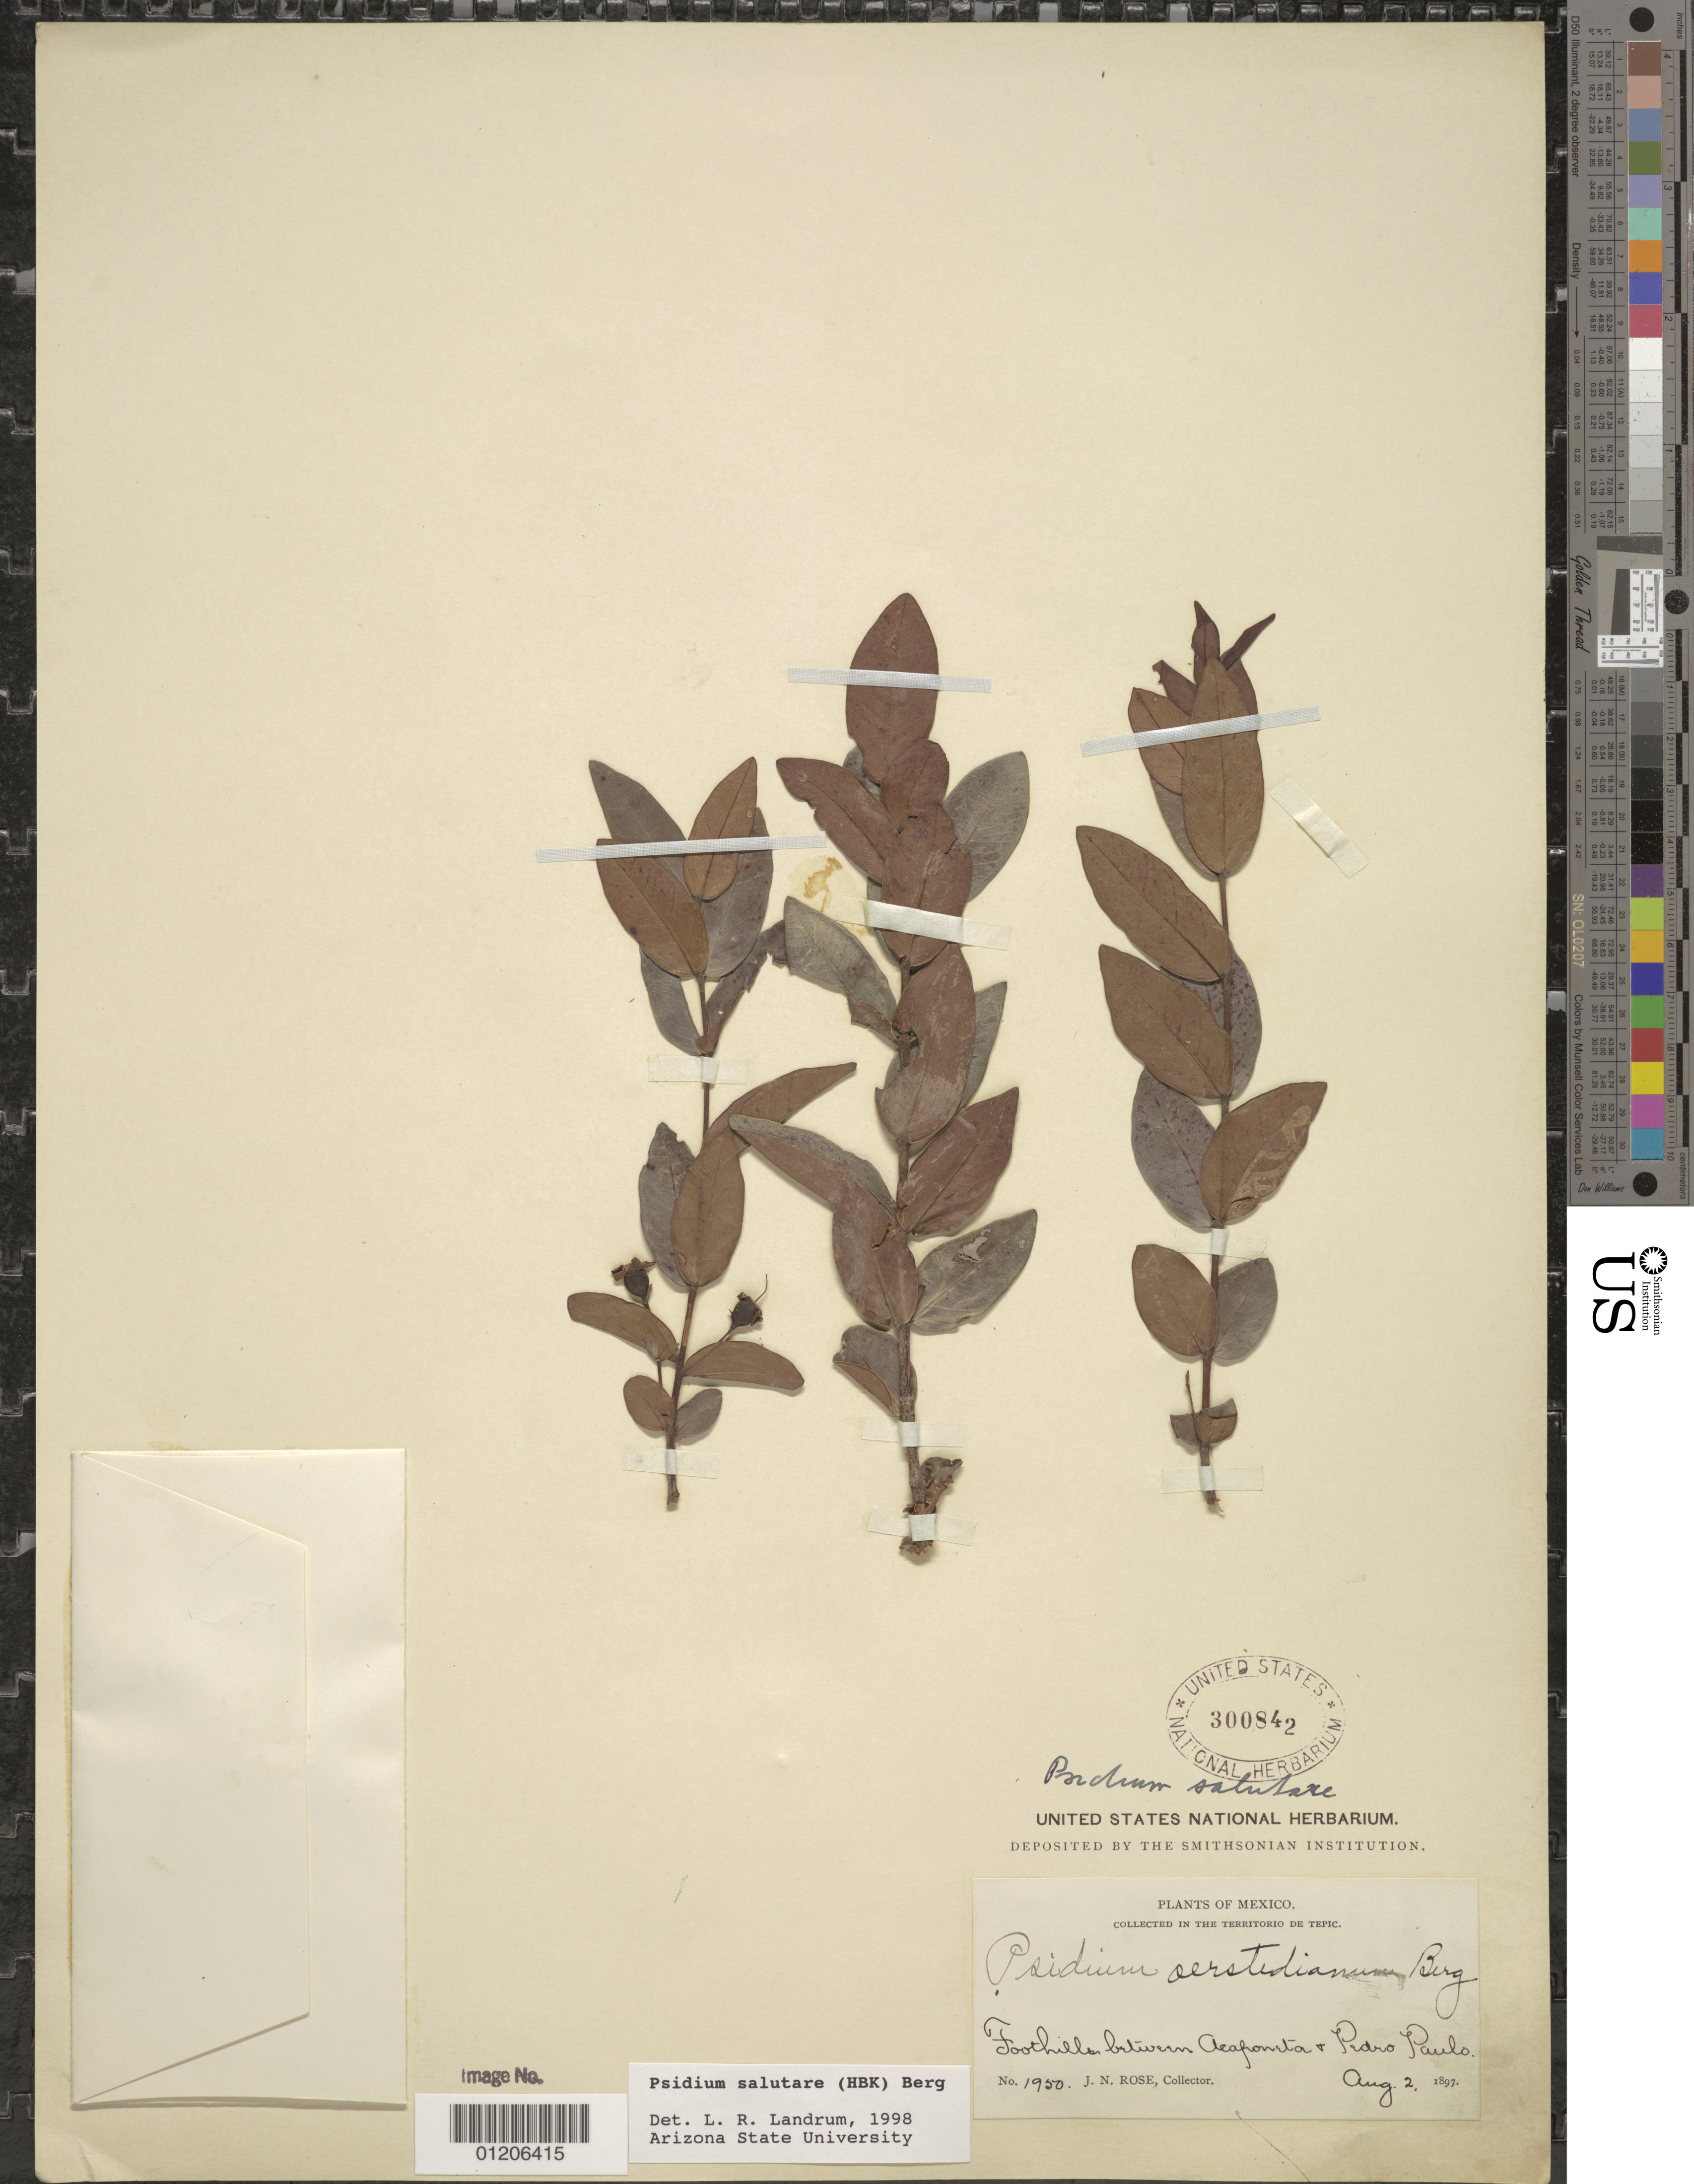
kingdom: Plantae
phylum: Tracheophyta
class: Magnoliopsida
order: Myrtales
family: Myrtaceae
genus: Psidium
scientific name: Psidium salutare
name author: (Kunth) O. Berg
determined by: Landrum, L. R.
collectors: J. N. Rose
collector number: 1950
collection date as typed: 2 August 1897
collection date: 1897-08-02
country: Mexico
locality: Territorio de Tepic, foothills between Acaponeta and Pedro Paulo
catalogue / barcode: US 300842